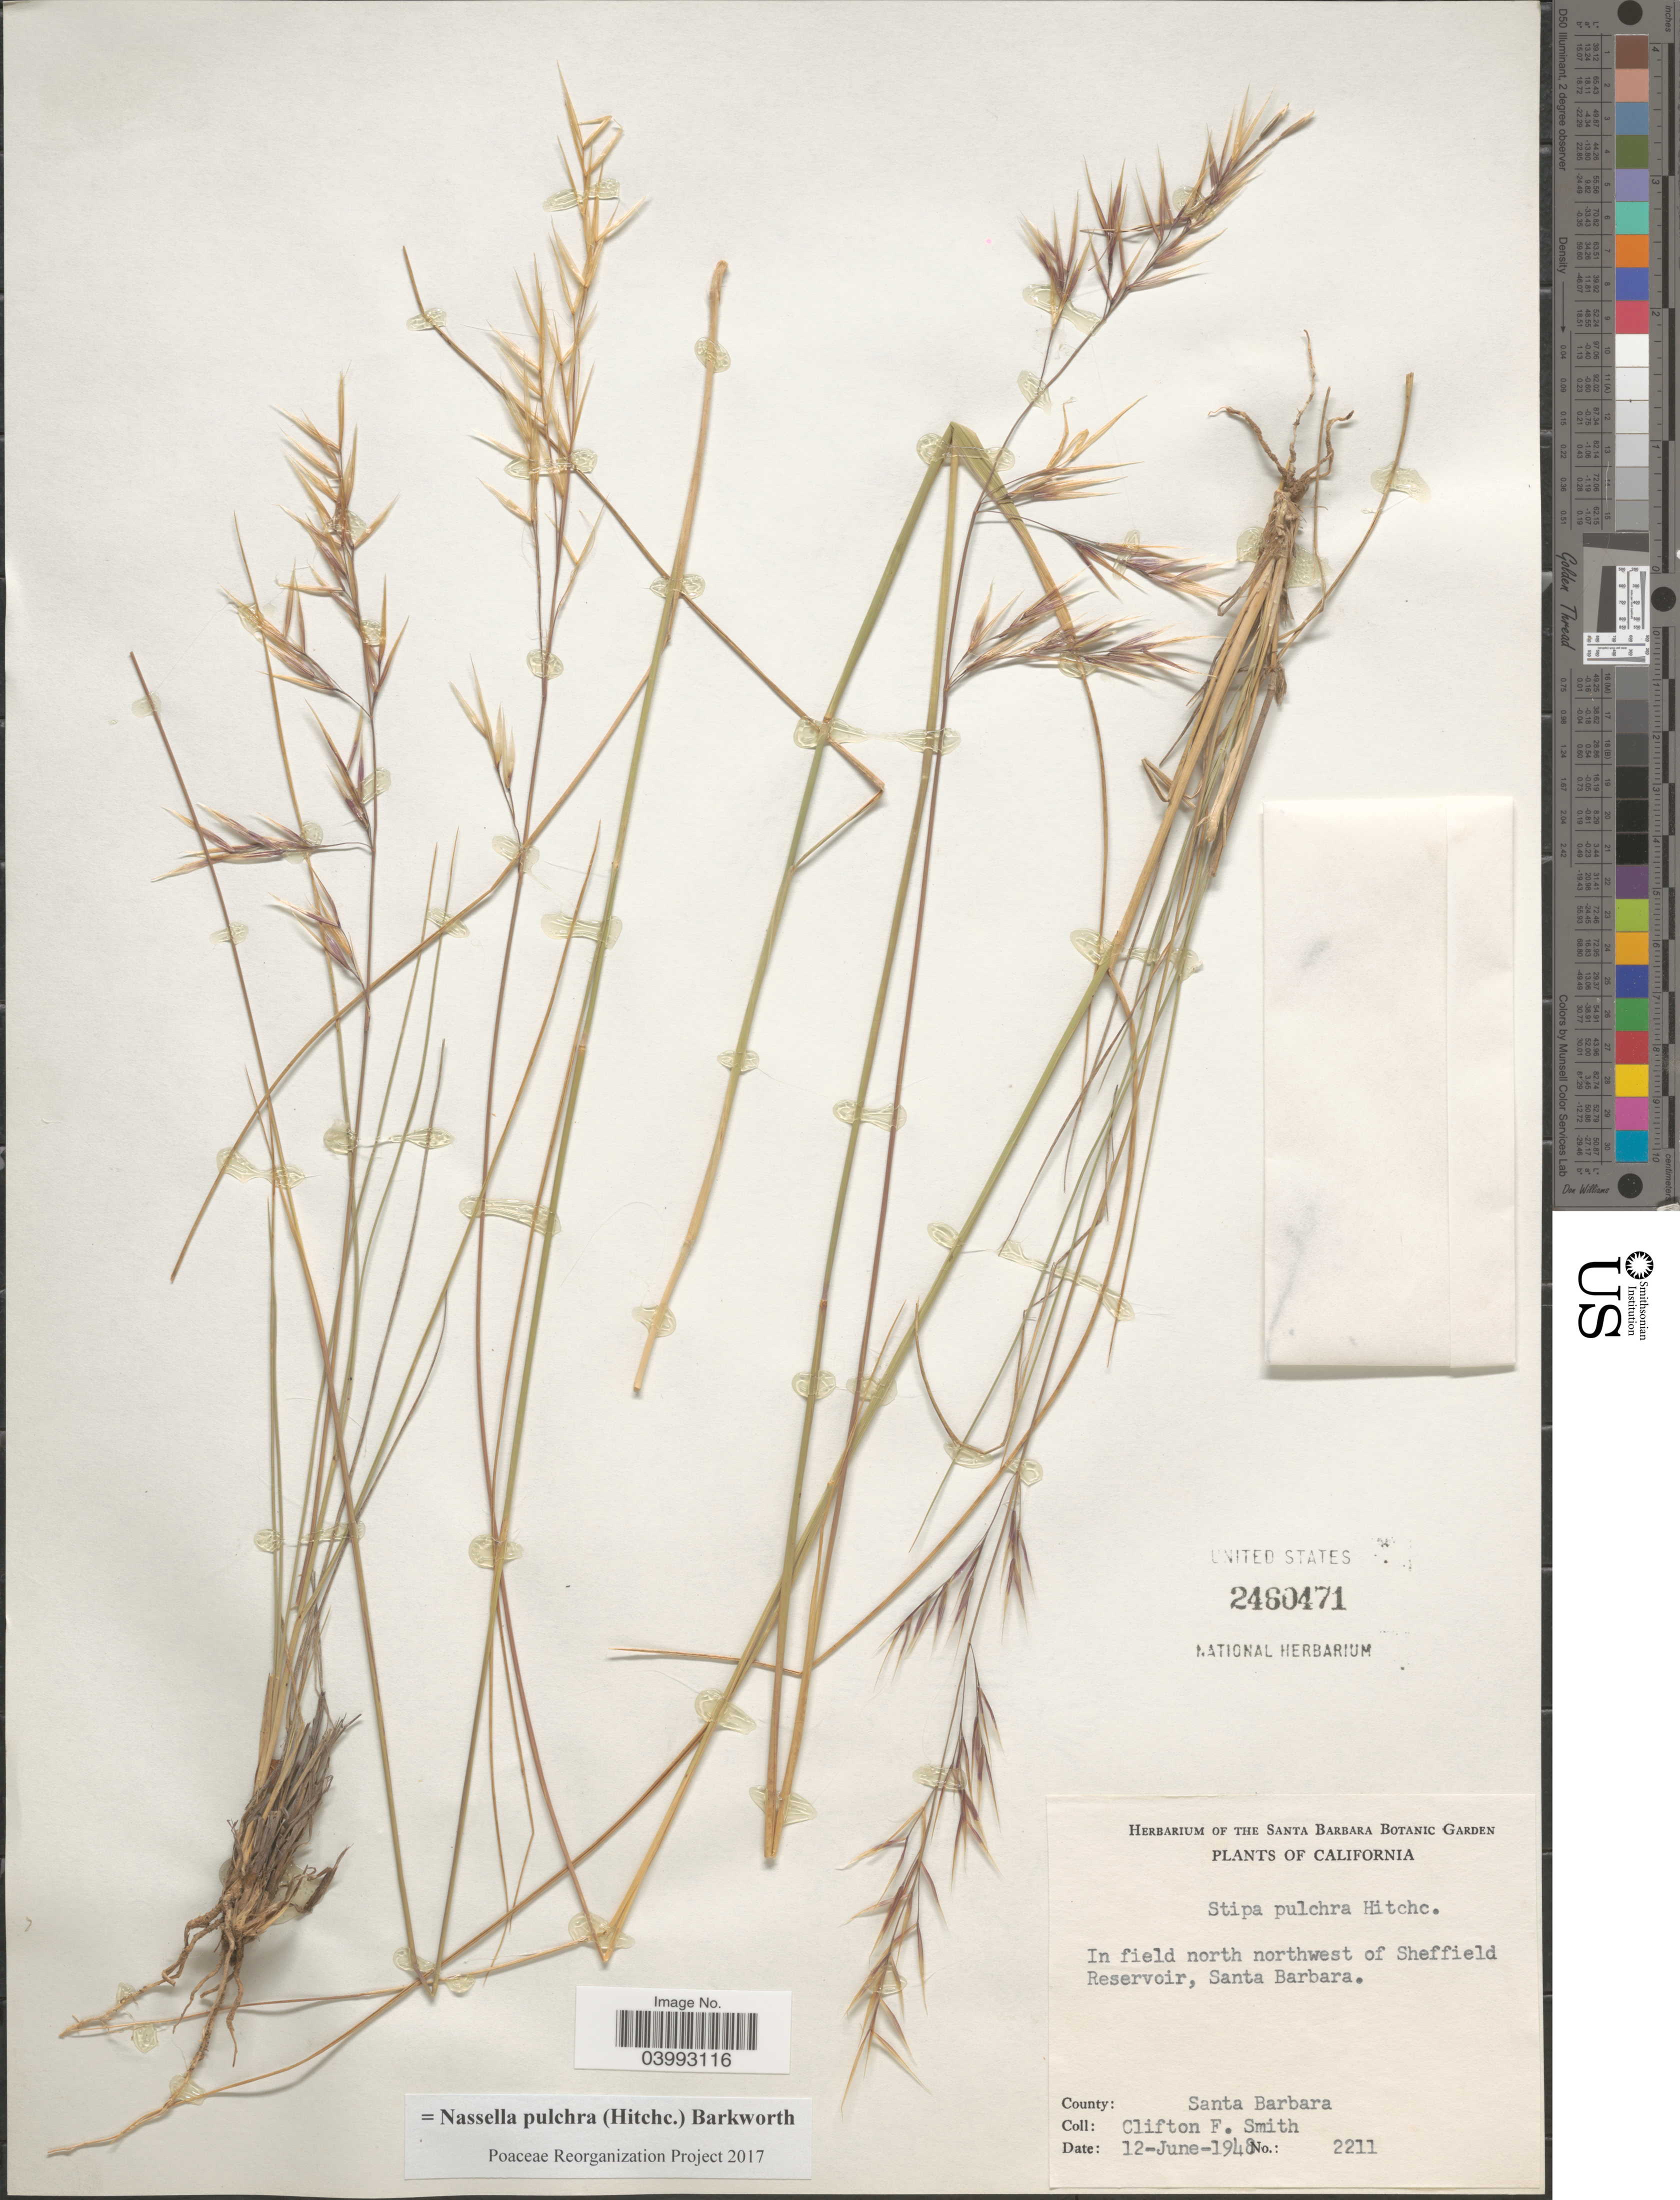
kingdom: Plantae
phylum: Tracheophyta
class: Liliopsida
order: Poales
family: Poaceae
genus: Nassella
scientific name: Nassella pulchra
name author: (Hitchc.) Barkworth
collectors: C. F. Smith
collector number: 2211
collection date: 1948-06-12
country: United States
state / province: California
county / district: Santa Barbara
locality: In field north northwest of Sheffield Reservoir, Santa Barbara. County: Santa Barbara.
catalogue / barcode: US 2460471